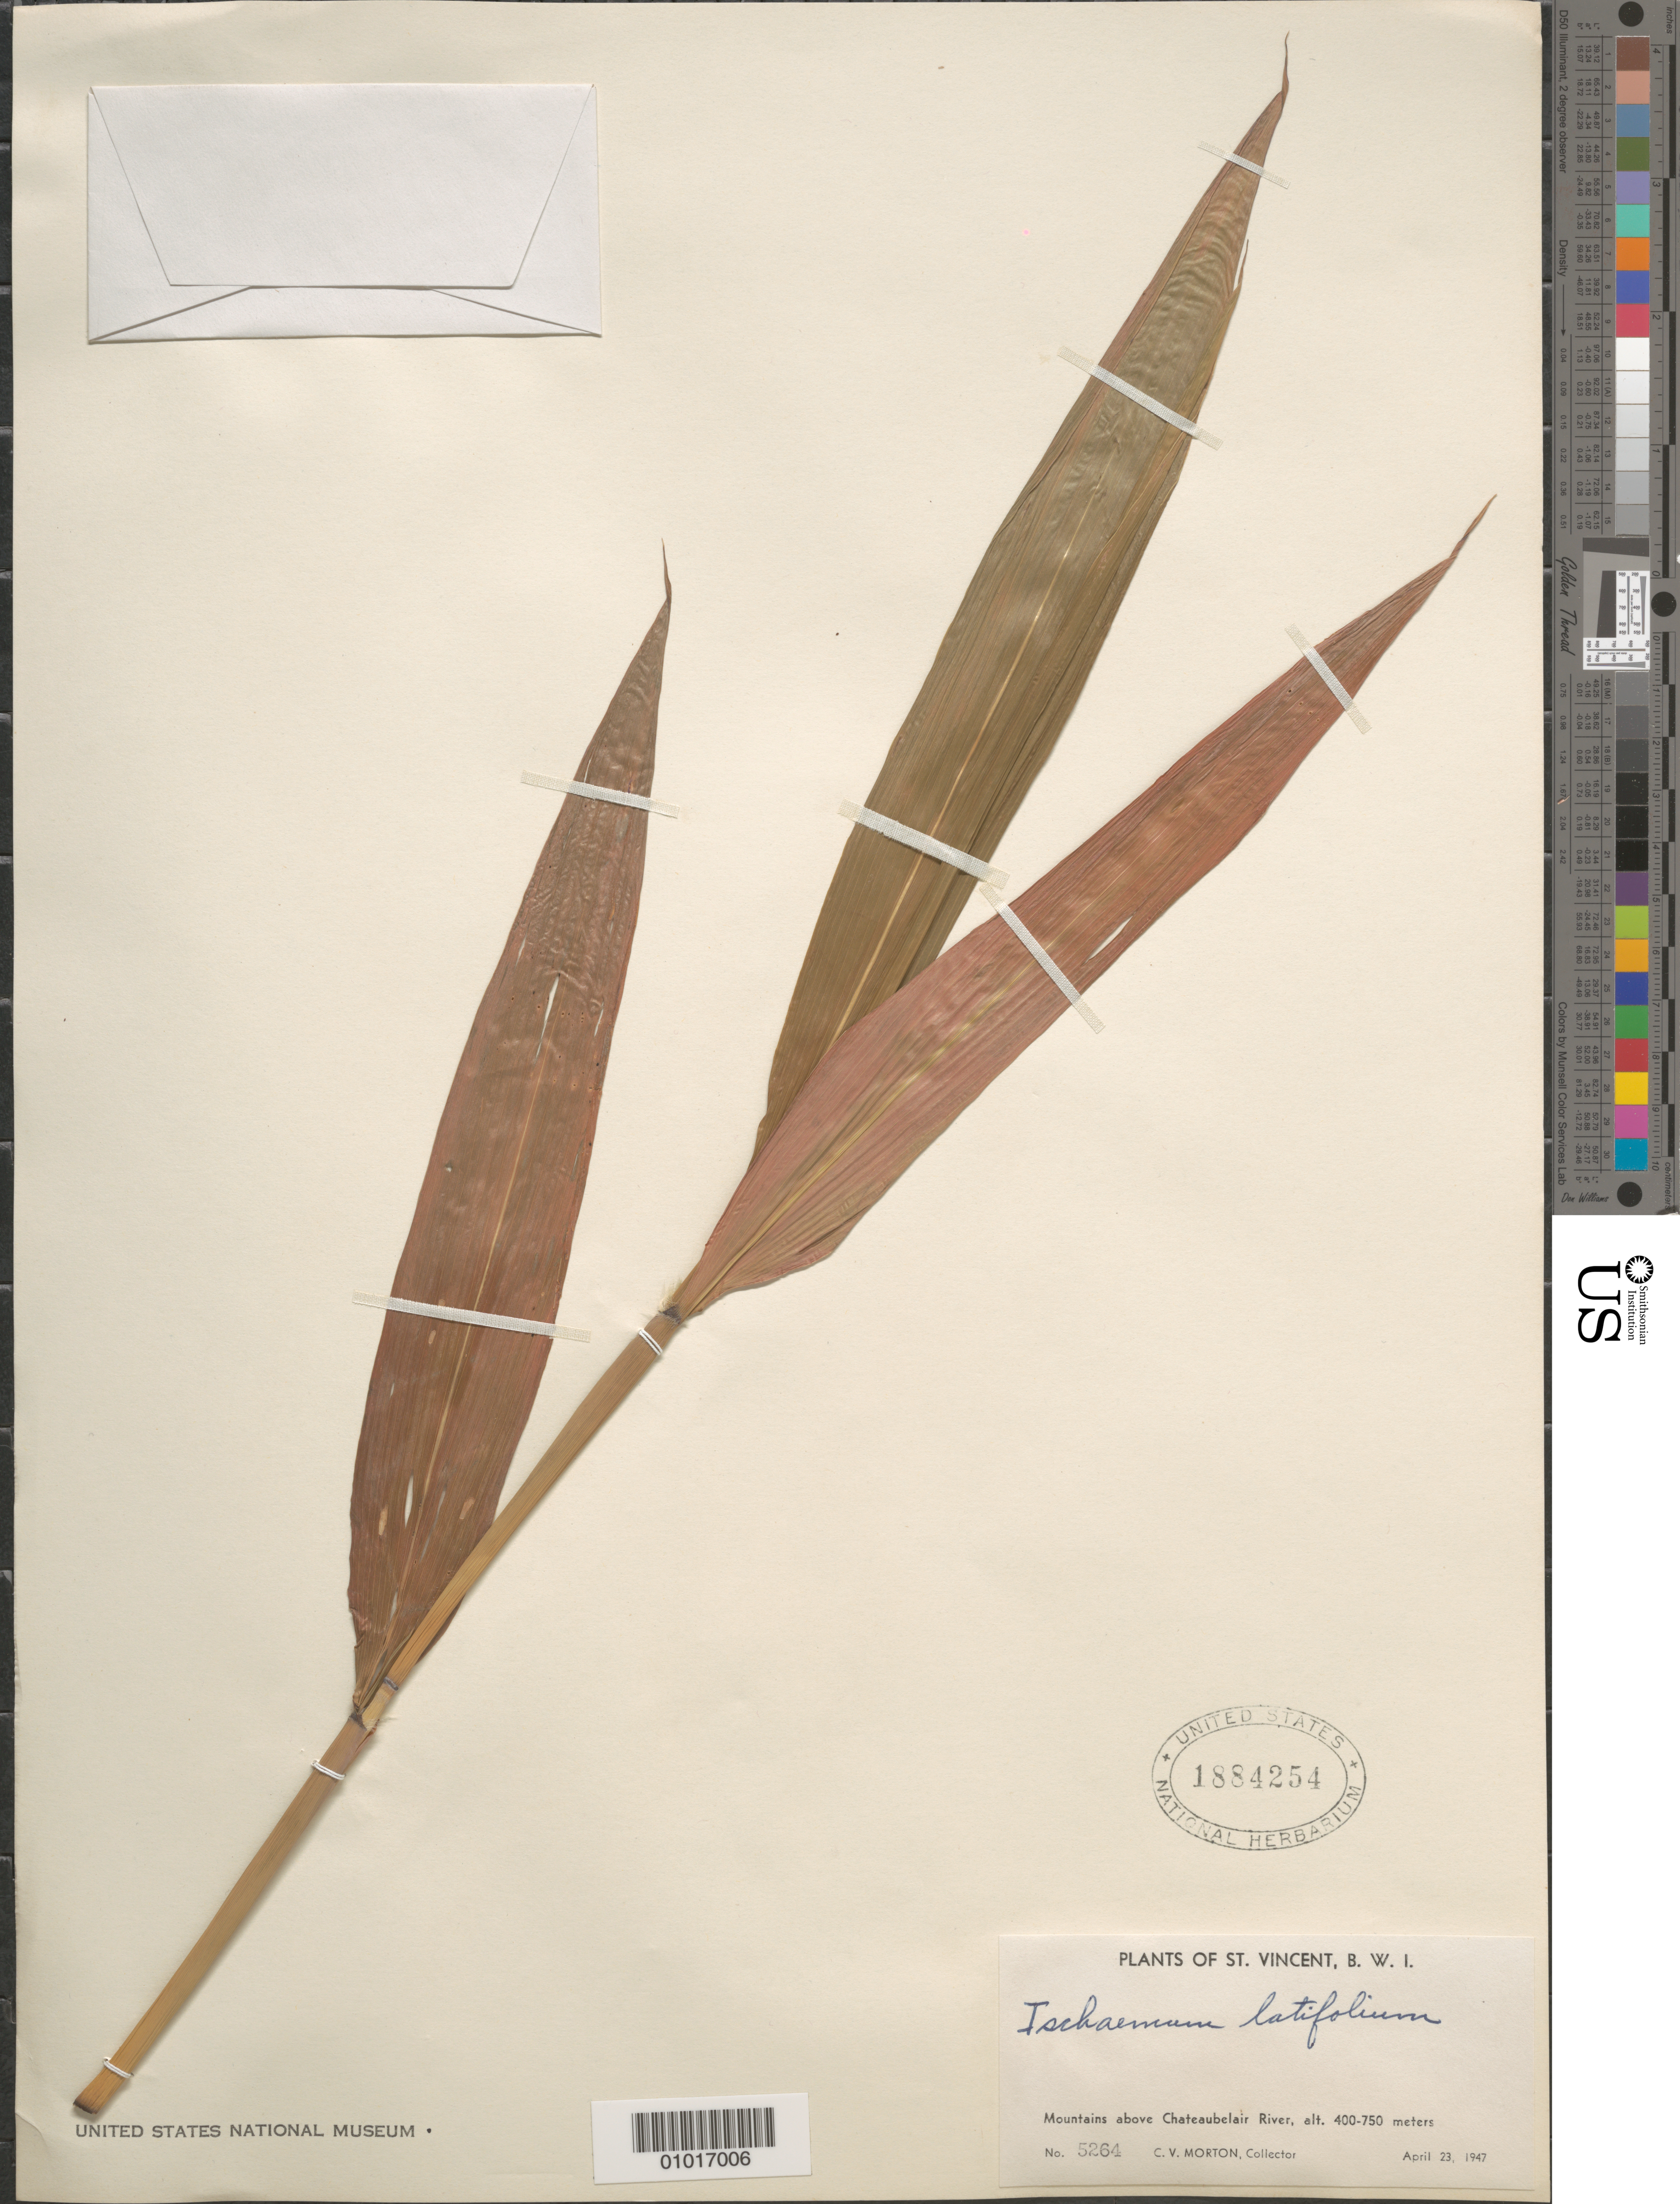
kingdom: Plantae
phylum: Tracheophyta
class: Liliopsida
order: Poales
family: Poaceae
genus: Ischaemum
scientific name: Ischaemum latifolium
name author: (Spreng.) Kunth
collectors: C. V. Morton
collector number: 5264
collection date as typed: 23 Apr 1947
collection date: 1947-04-23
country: St. Vincent - Grenadines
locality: Mountains above Chateaubelair River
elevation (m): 400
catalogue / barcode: US 1884254